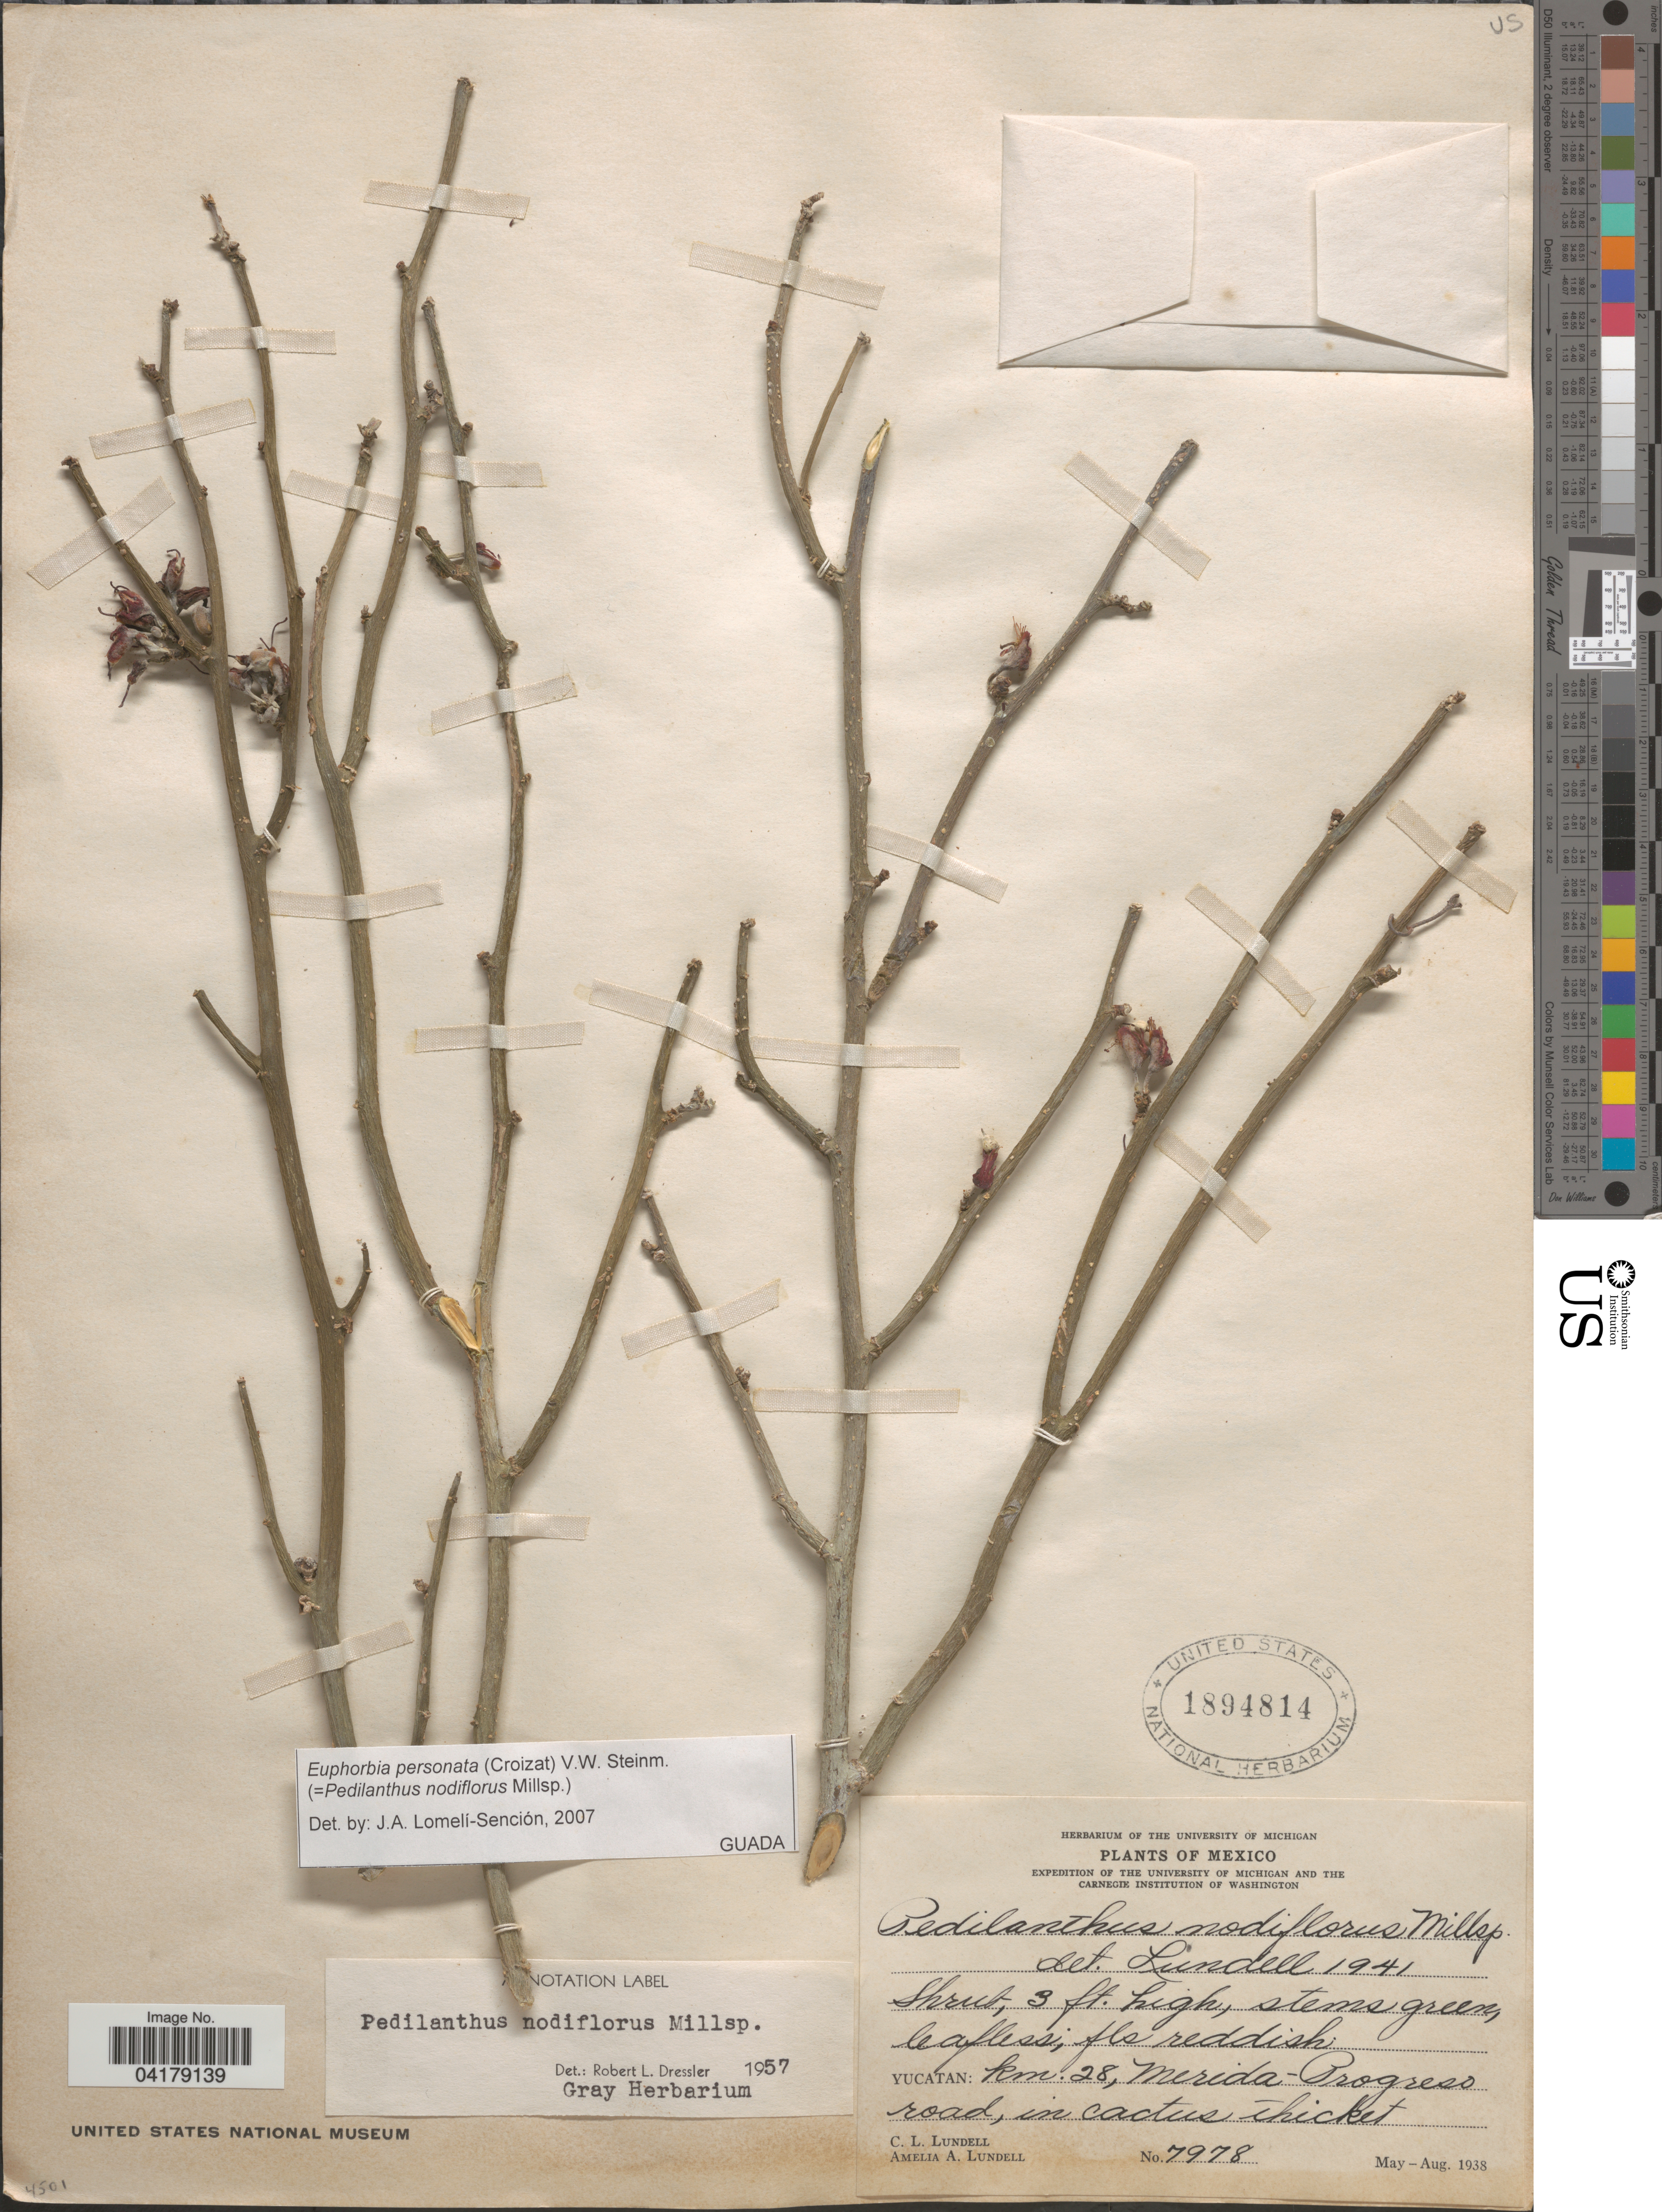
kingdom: Plantae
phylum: Tracheophyta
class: Magnoliopsida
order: Malpighiales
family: Euphorbiaceae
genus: Euphorbia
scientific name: Euphorbia personata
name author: (Croizat) V.W. Steinm.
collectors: C. L. Lundell & A. A. Lundell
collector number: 7978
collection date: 1938-05/1938-08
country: Mexico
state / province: Yucatán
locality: Expedition of the University of Michigan and the Carnegie Institution of Washington. Km. 28, Merida-Progreso road.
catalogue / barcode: US 1894814